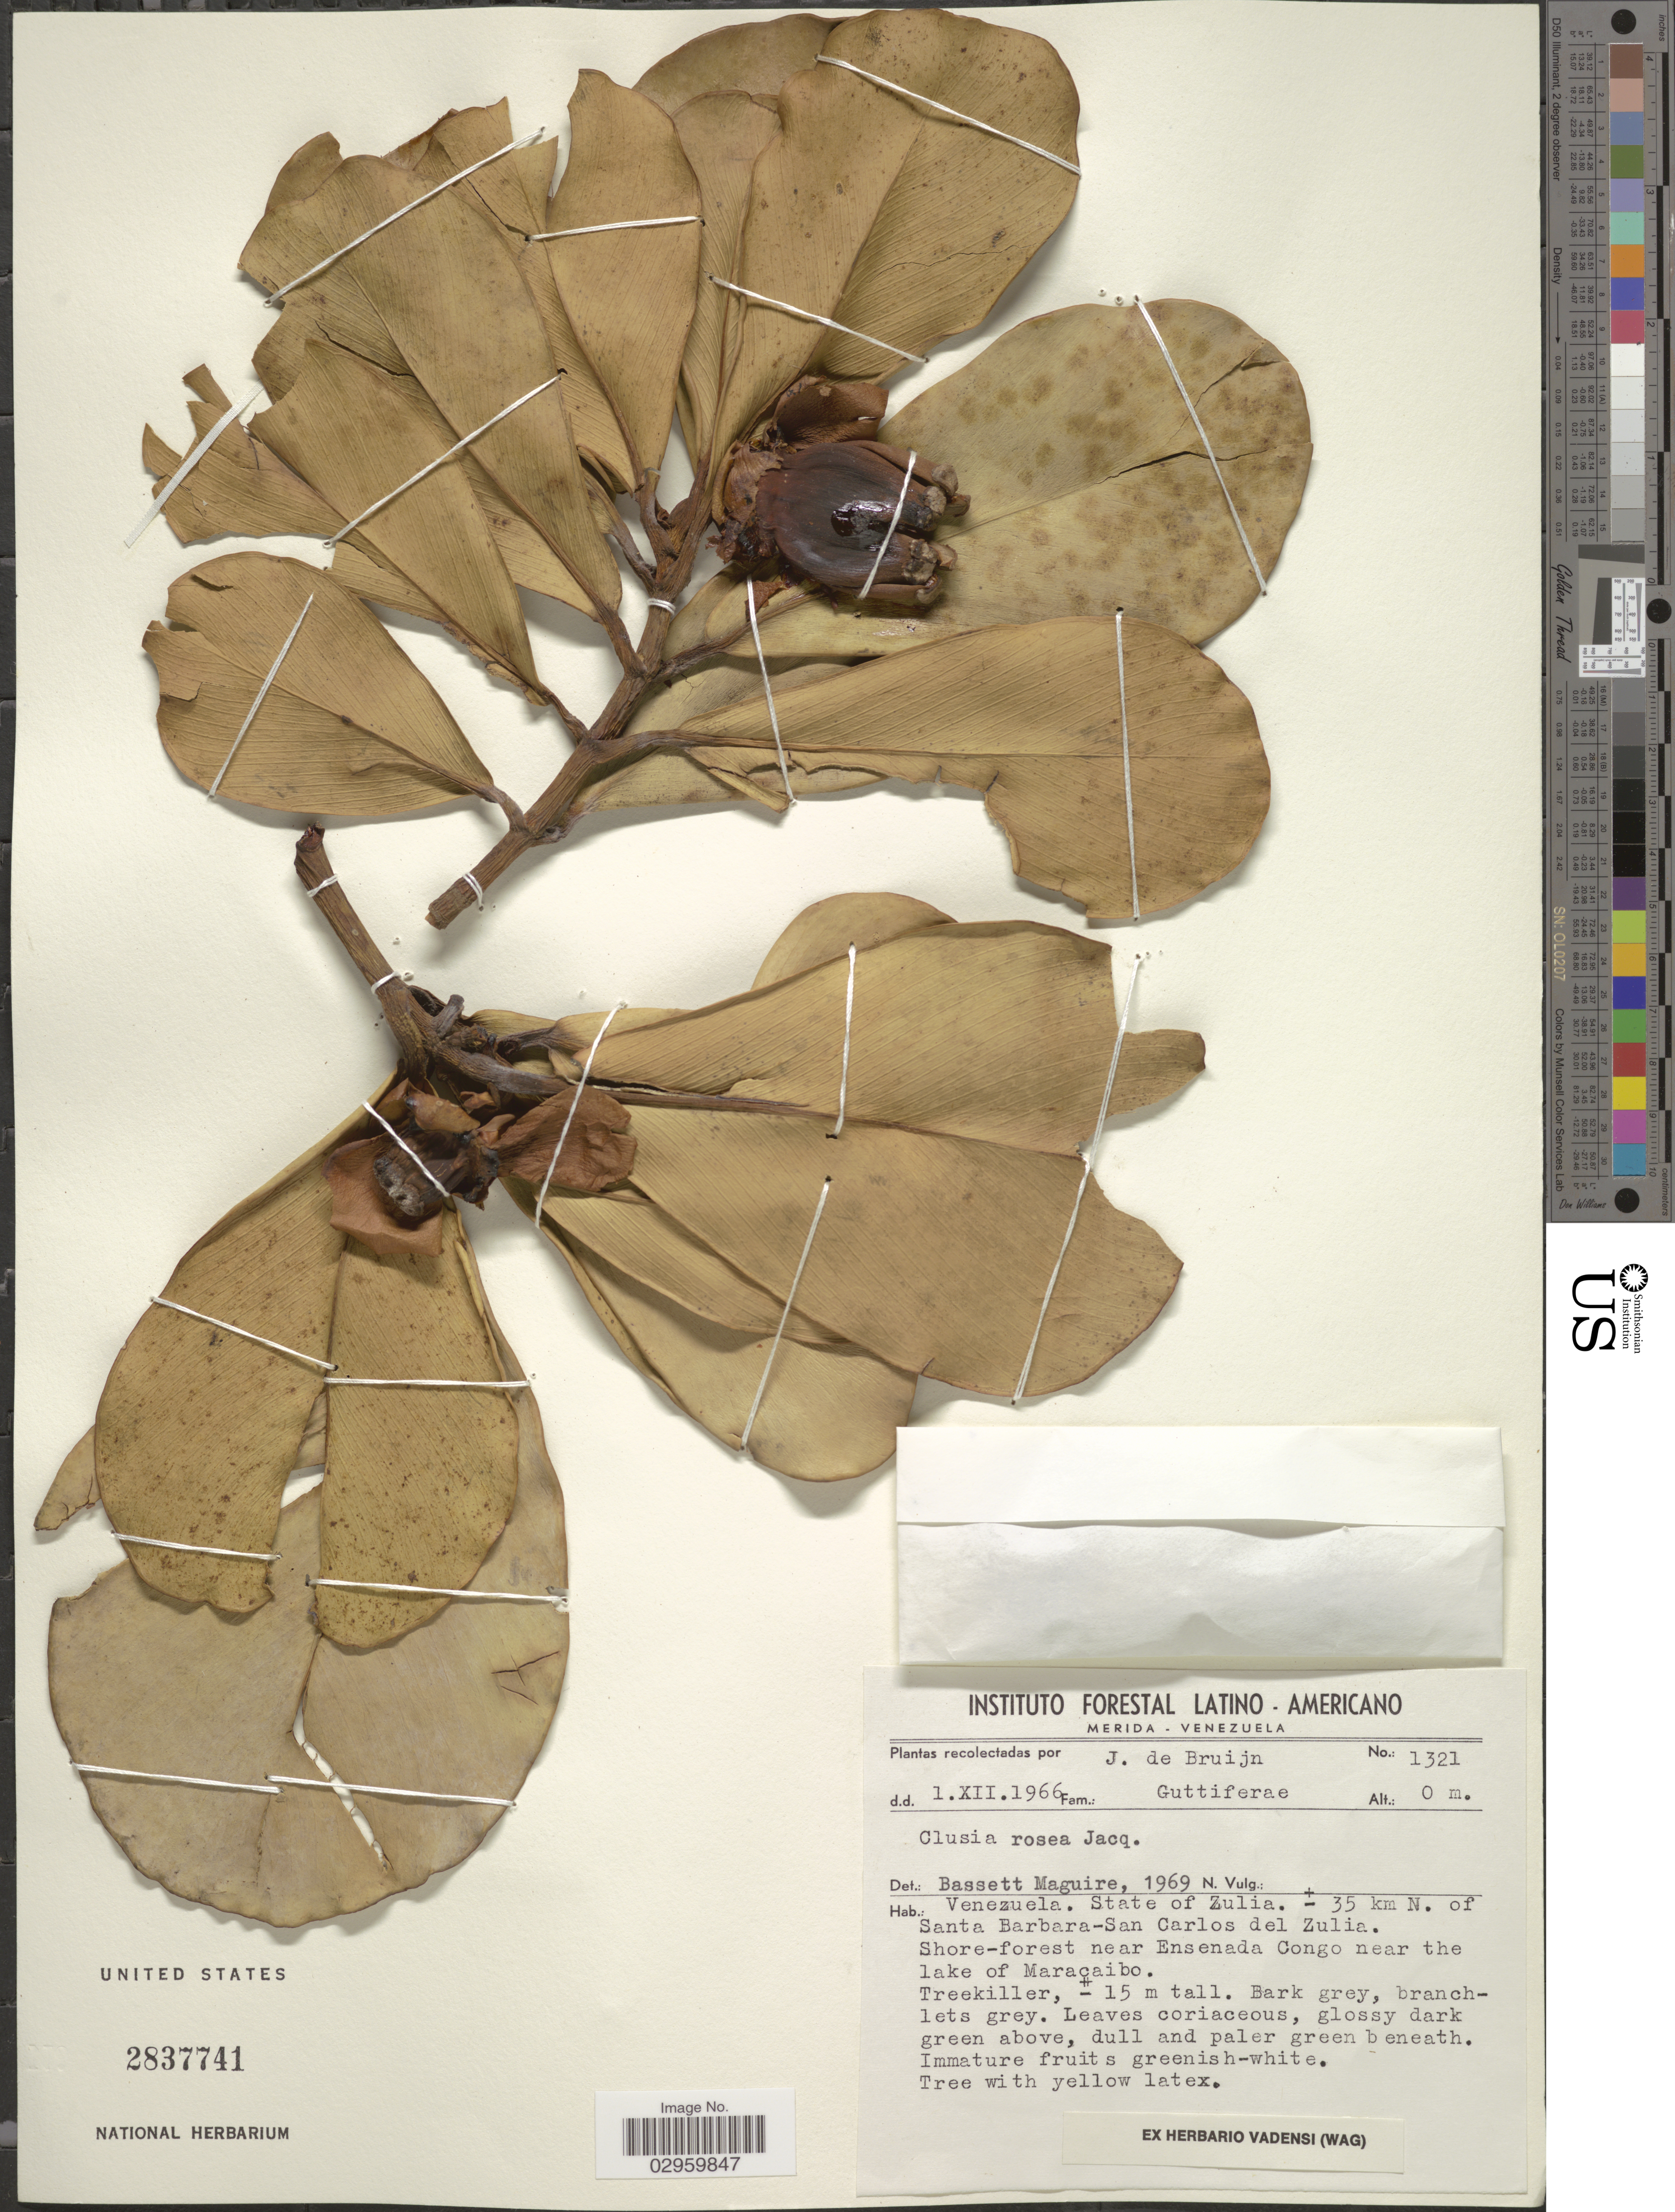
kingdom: Plantae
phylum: Tracheophyta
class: Magnoliopsida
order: Malpighiales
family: Clusiaceae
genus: Clusia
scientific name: Clusia sp.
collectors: J. Bruijn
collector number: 1321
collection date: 1966-12-01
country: Venezuela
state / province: Zulia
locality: ± 35 km N. of Santa Barbara-San Carlos del Zulia. Shore-forest near Ensenada Congo near the lake of Maracaibo.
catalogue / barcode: US 2837741